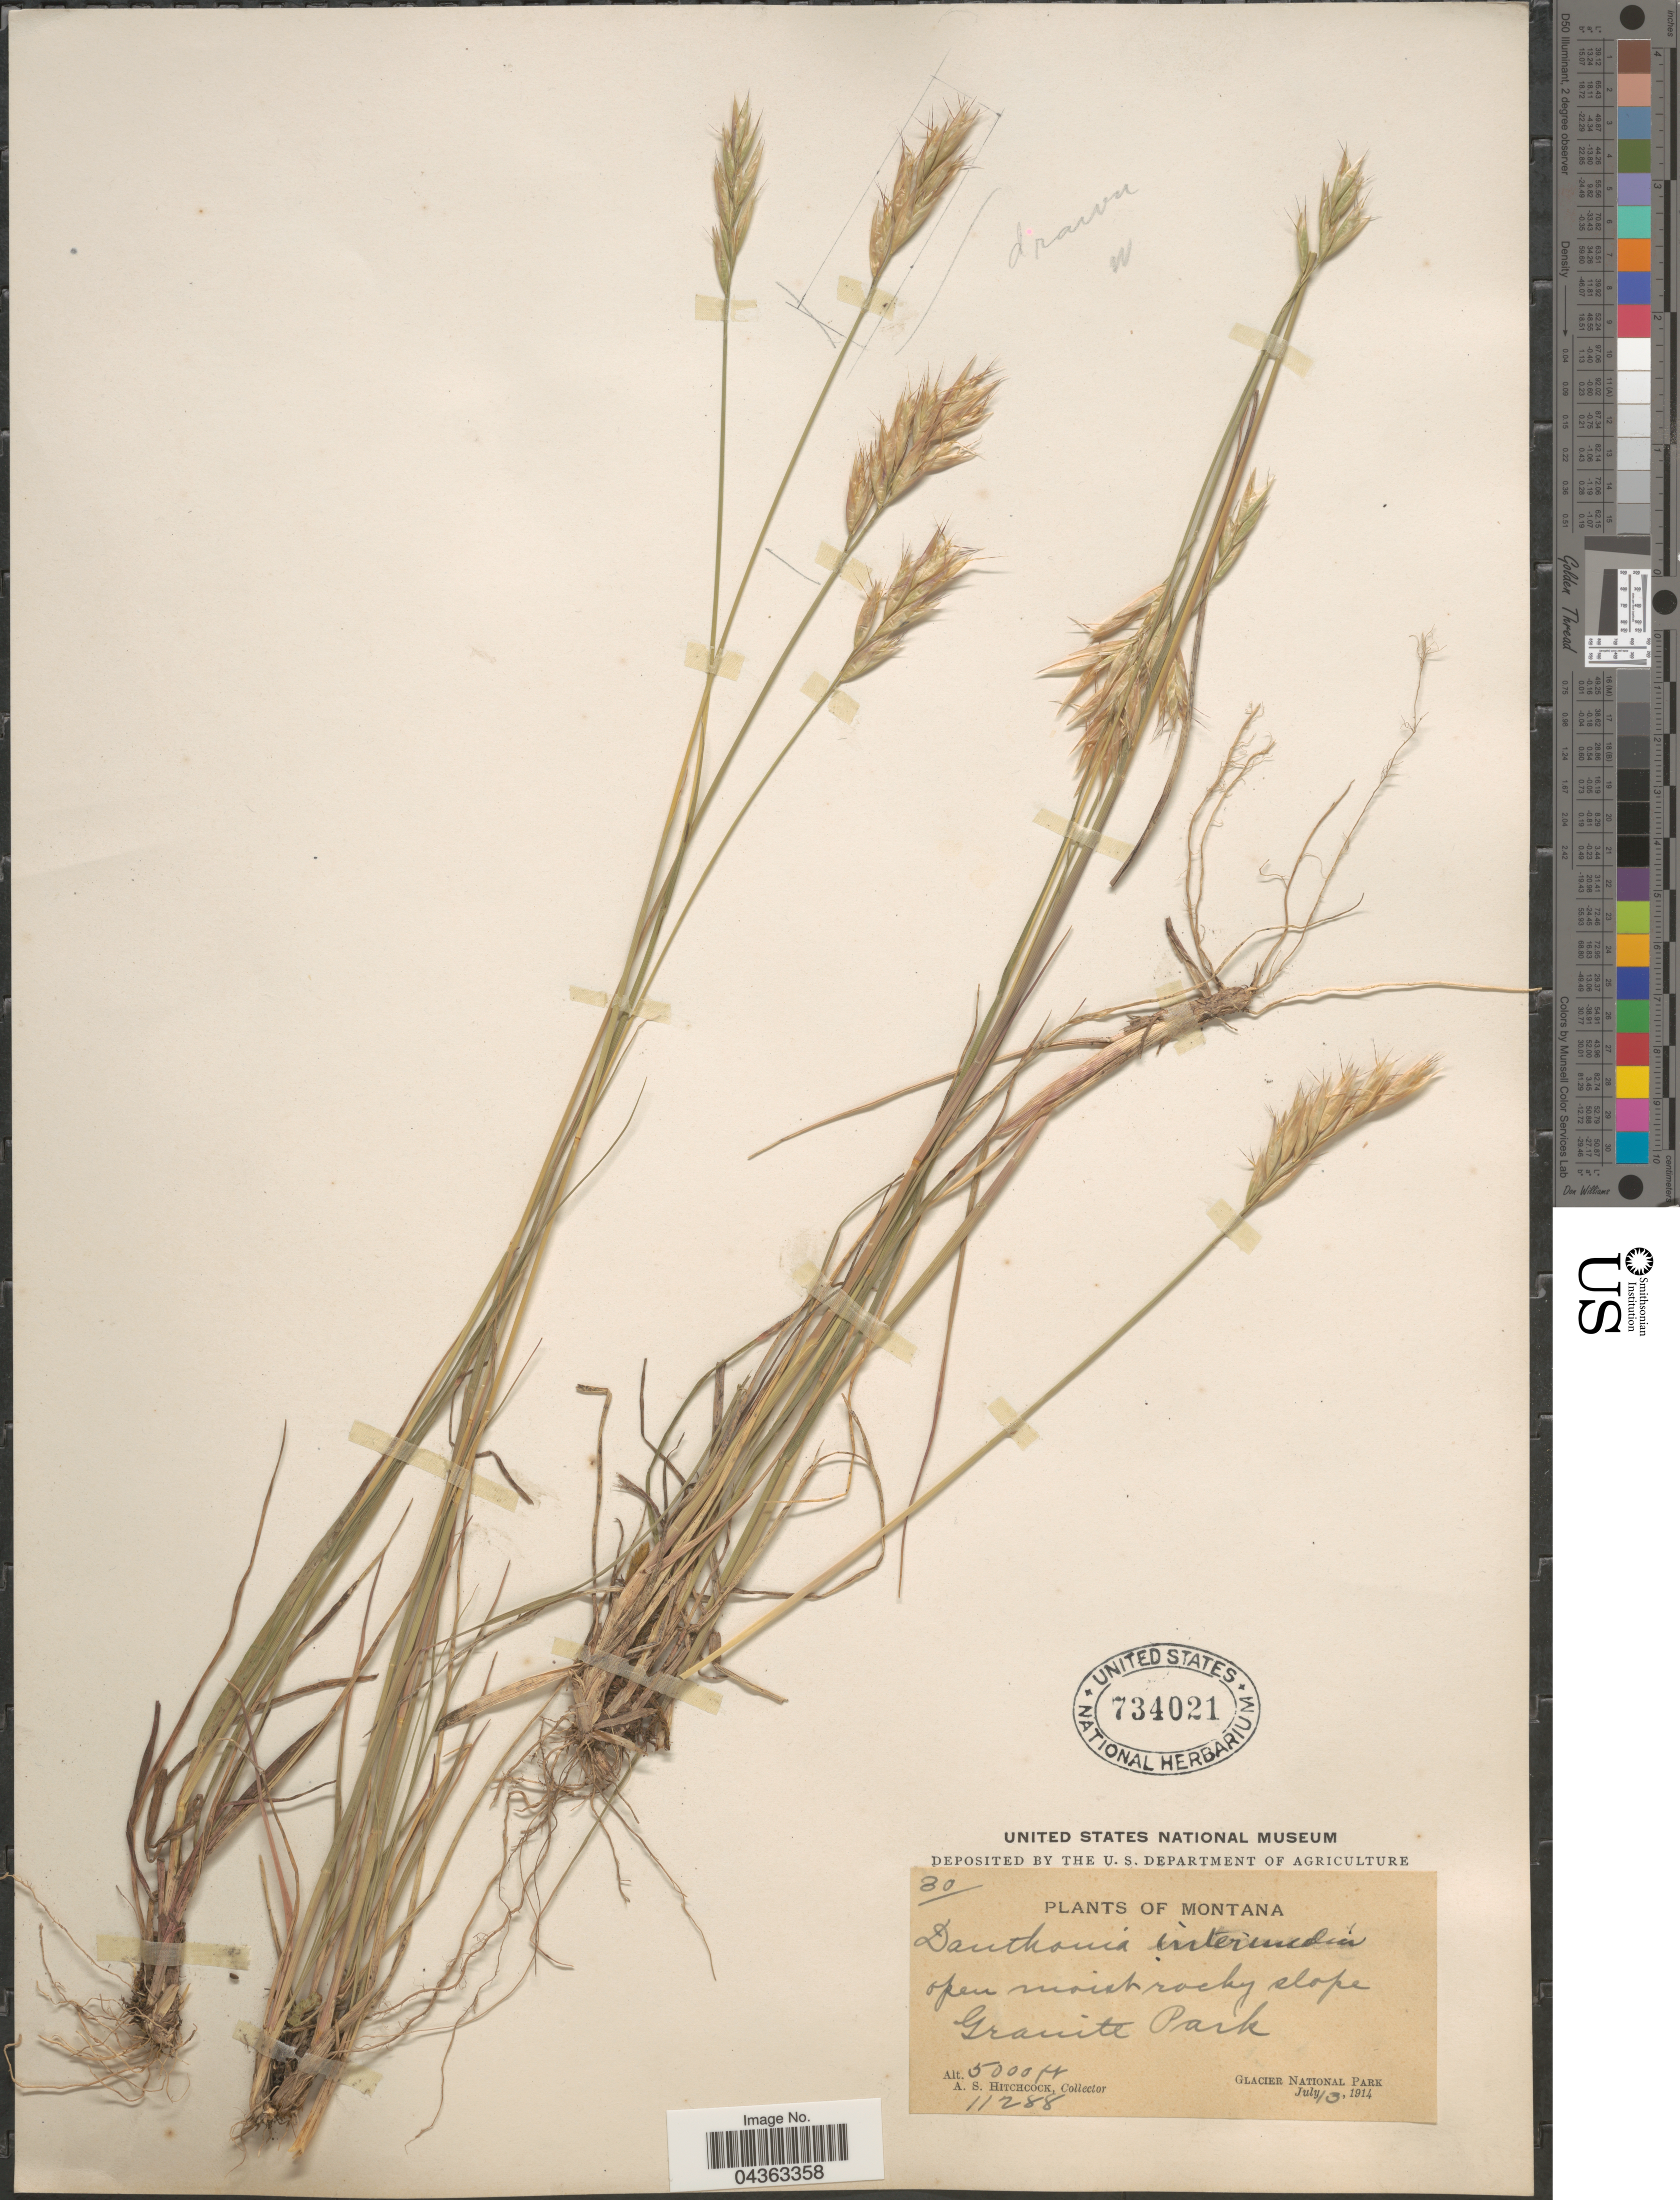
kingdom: Plantae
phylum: Tracheophyta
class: Liliopsida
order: Poales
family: Poaceae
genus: Danthonia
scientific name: Danthonia intermedia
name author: Vasey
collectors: A. S. Hitchcock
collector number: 11288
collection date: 1914-07-13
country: United States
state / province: Montana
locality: Granite Park. Glacier National Park.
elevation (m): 1524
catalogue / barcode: US 734021